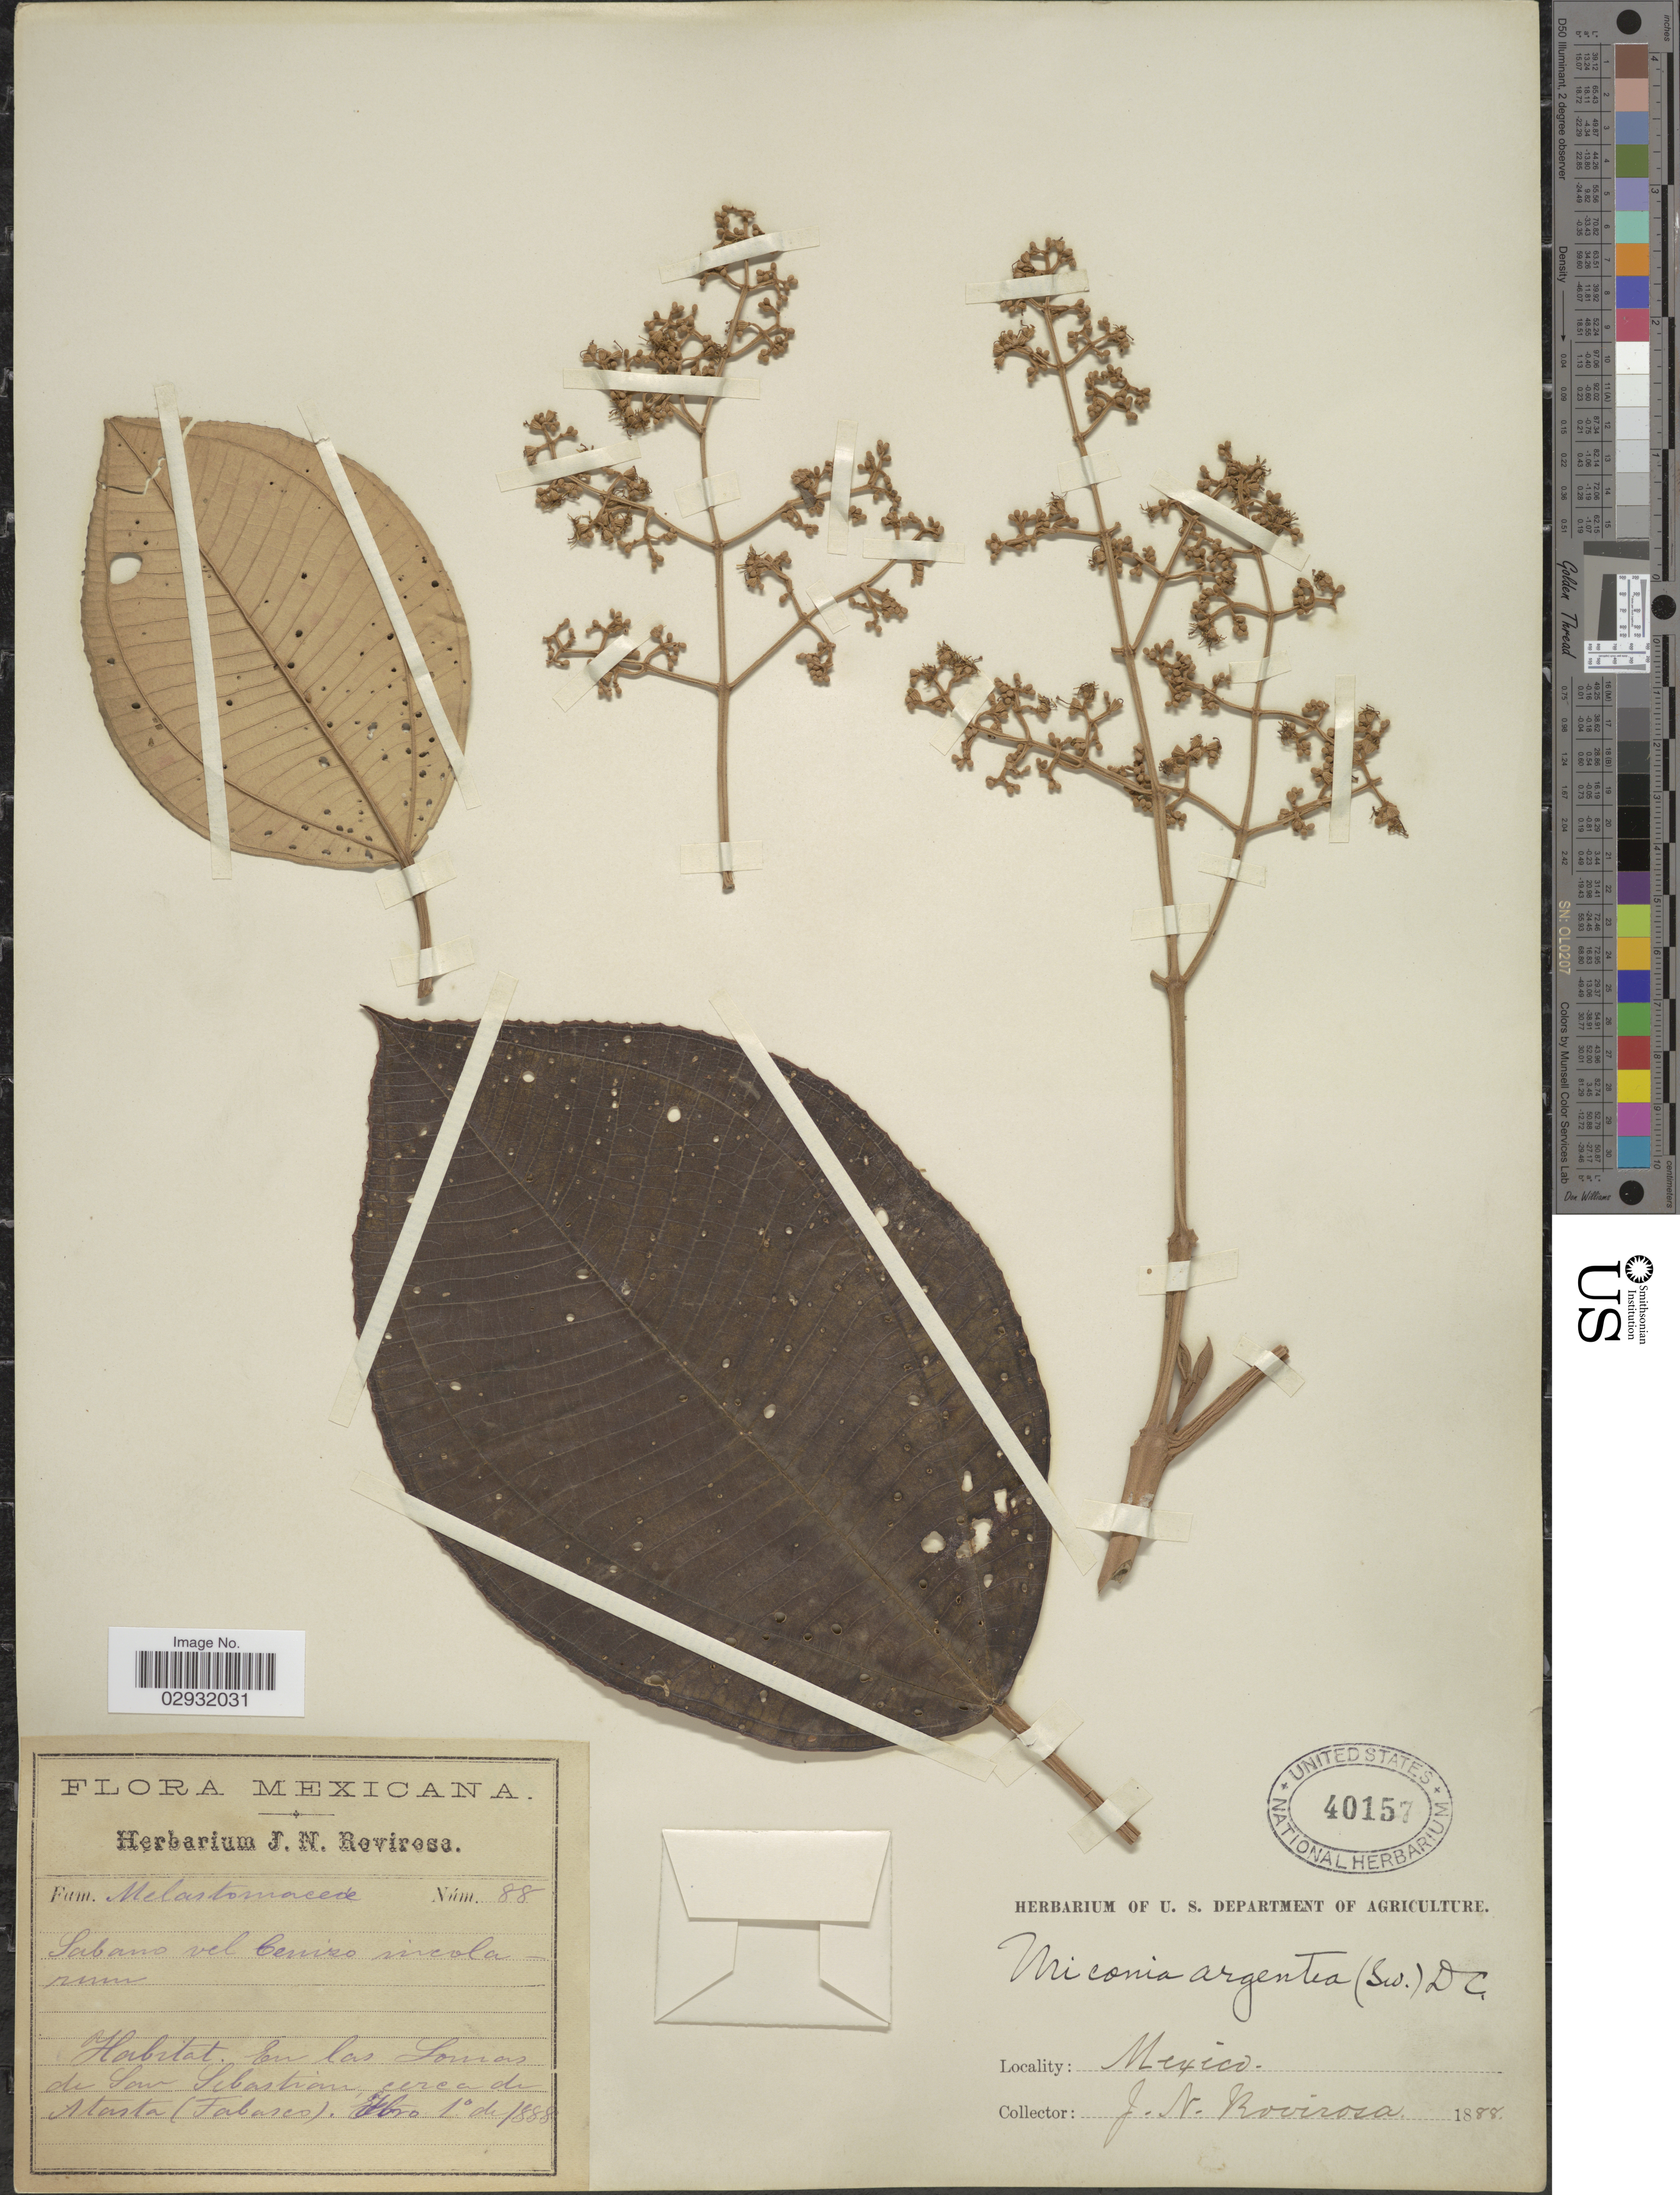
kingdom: Plantae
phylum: Tracheophyta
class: Magnoliopsida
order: Myrtales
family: Melastomataceae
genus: Miconia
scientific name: Miconia argentea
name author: (Sw.) DC.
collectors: J. N. Rovirosa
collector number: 88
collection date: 1888-02-01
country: Mexico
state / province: Tabasco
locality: En las lomas de San Sebastian, cerca de Atasta.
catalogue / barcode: US 40157